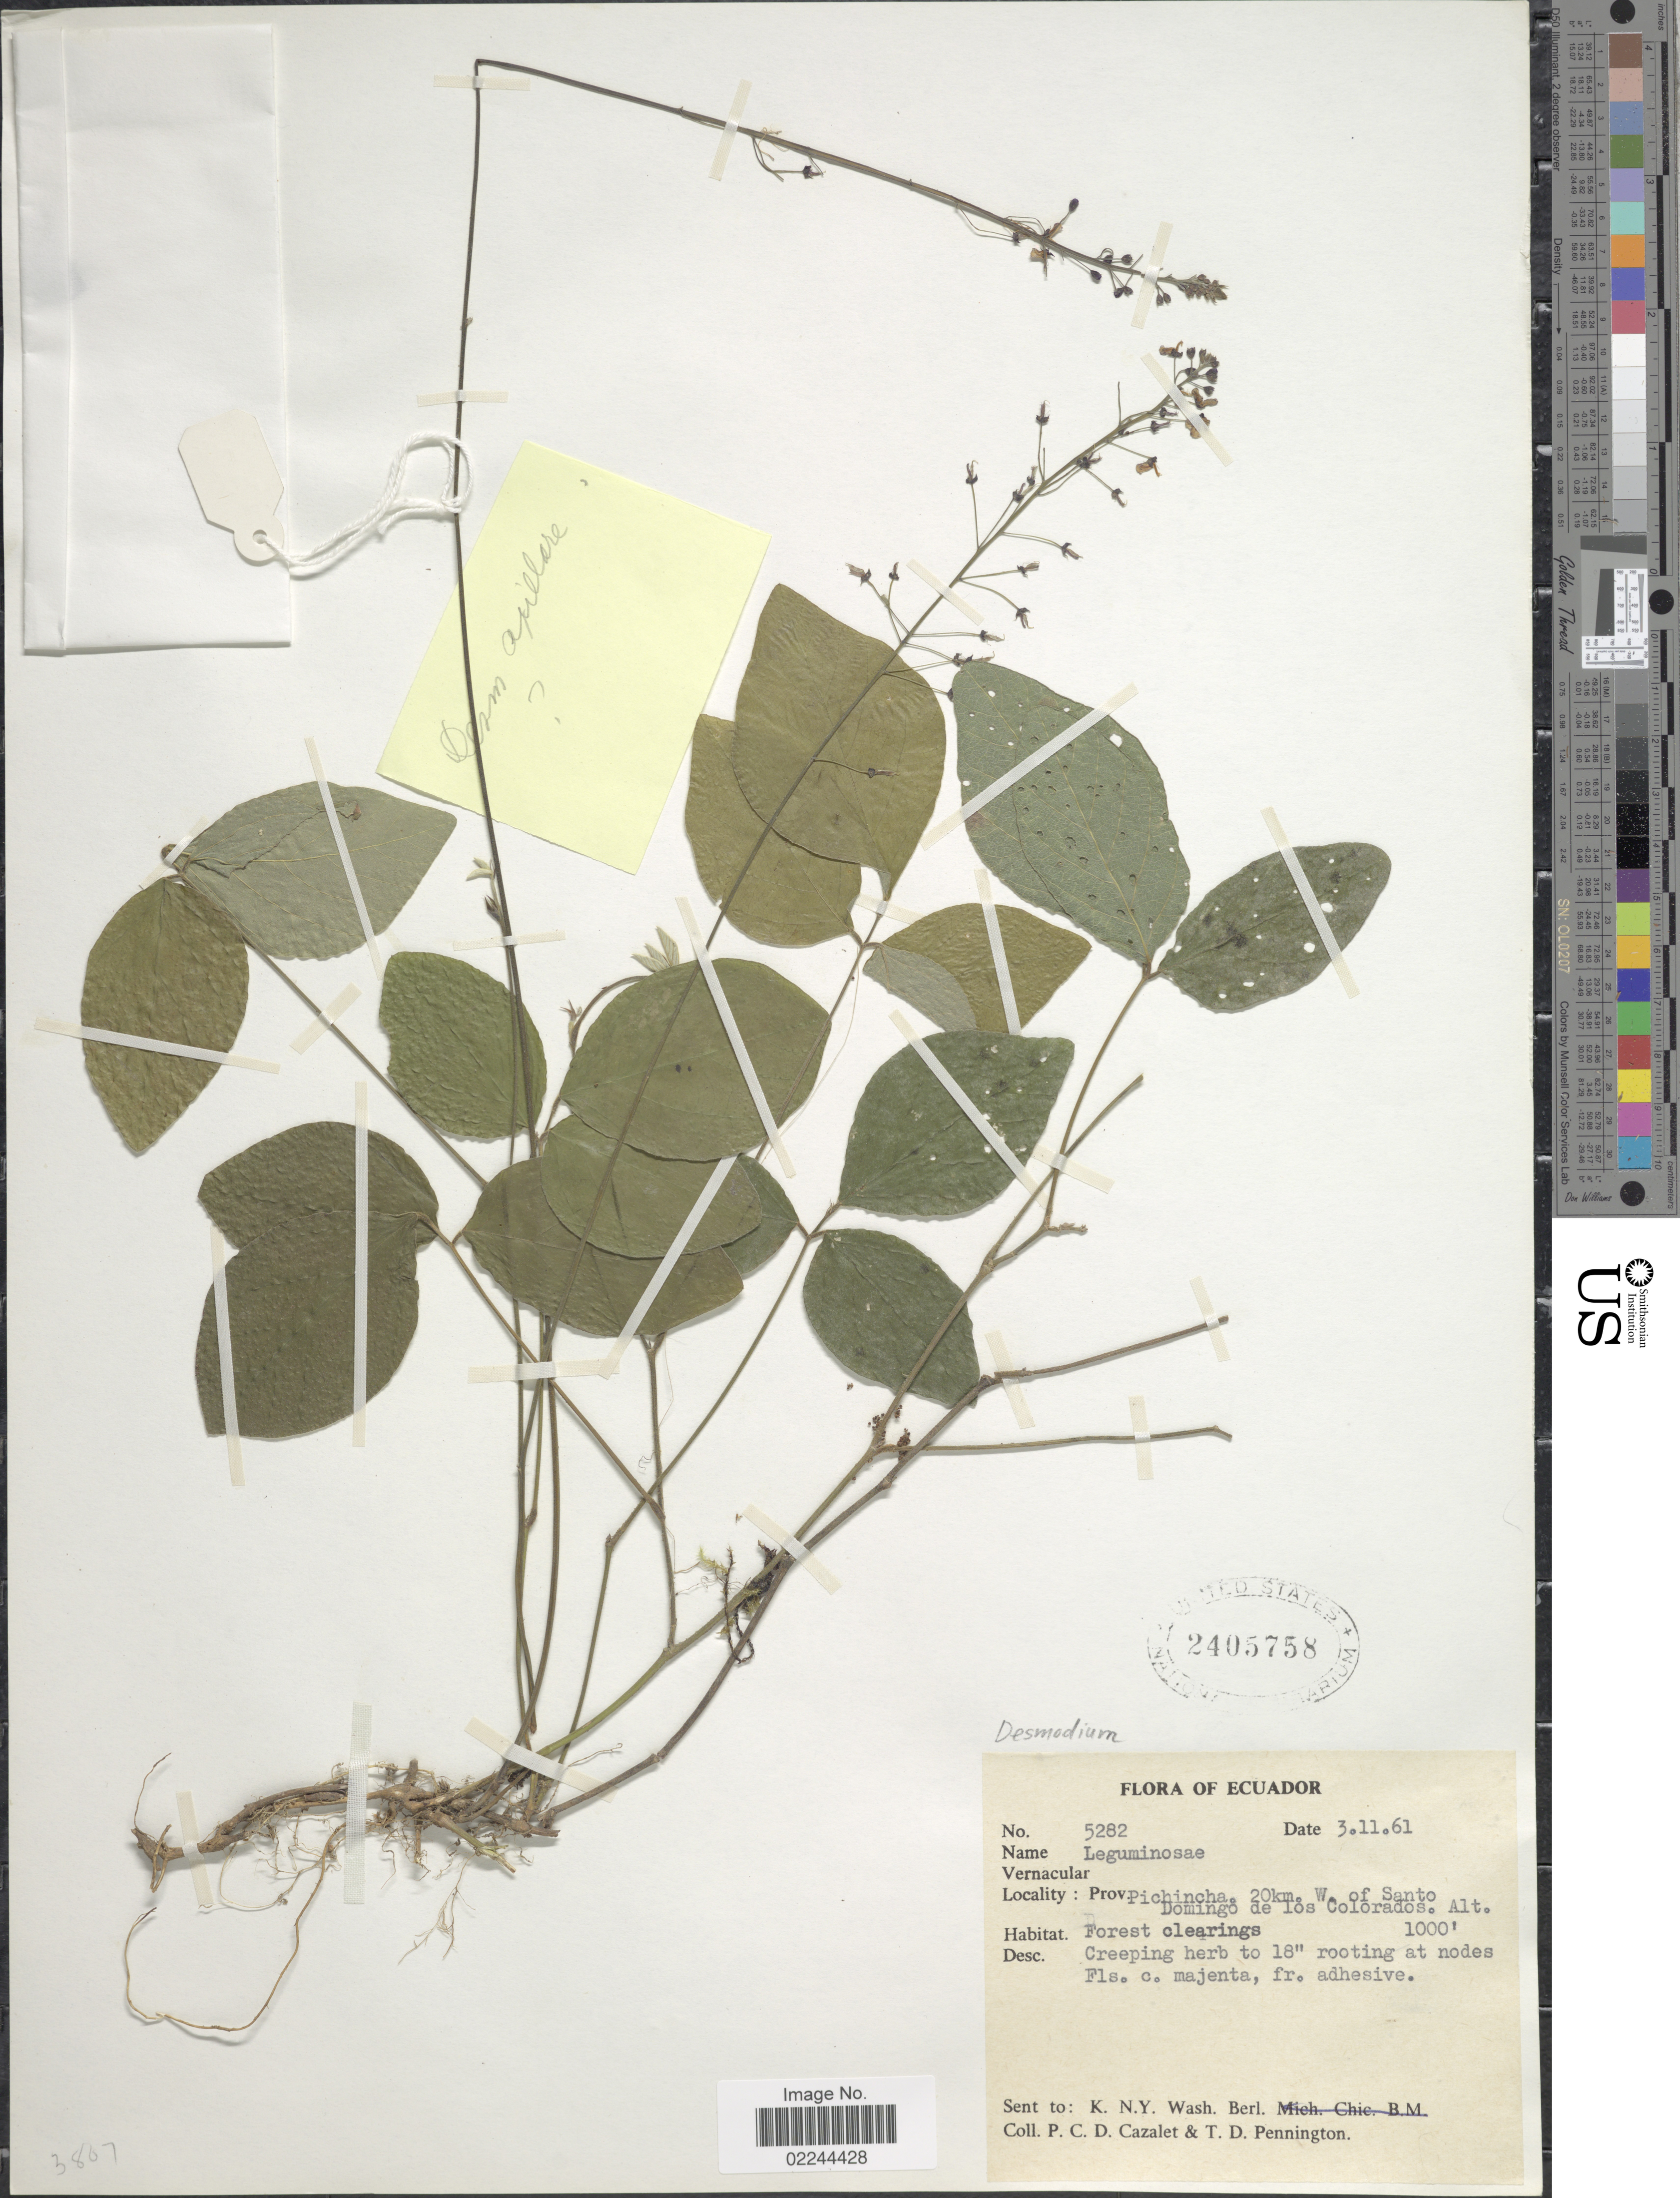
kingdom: Plantae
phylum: Tracheophyta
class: Magnoliopsida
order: Fabales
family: Fabaceae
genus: Desmodium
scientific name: Desmodium axillare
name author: (Sw.) DC.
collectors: P. C. D. Cazalet & T. D. Pennington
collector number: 5282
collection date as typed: Transcribed d/m/y: 3/11/61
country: Ecuador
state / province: Pichincha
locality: Prov. Pichincha. 20km. W. of Santo Domingo de los Colorados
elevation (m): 305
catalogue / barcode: US 2405758